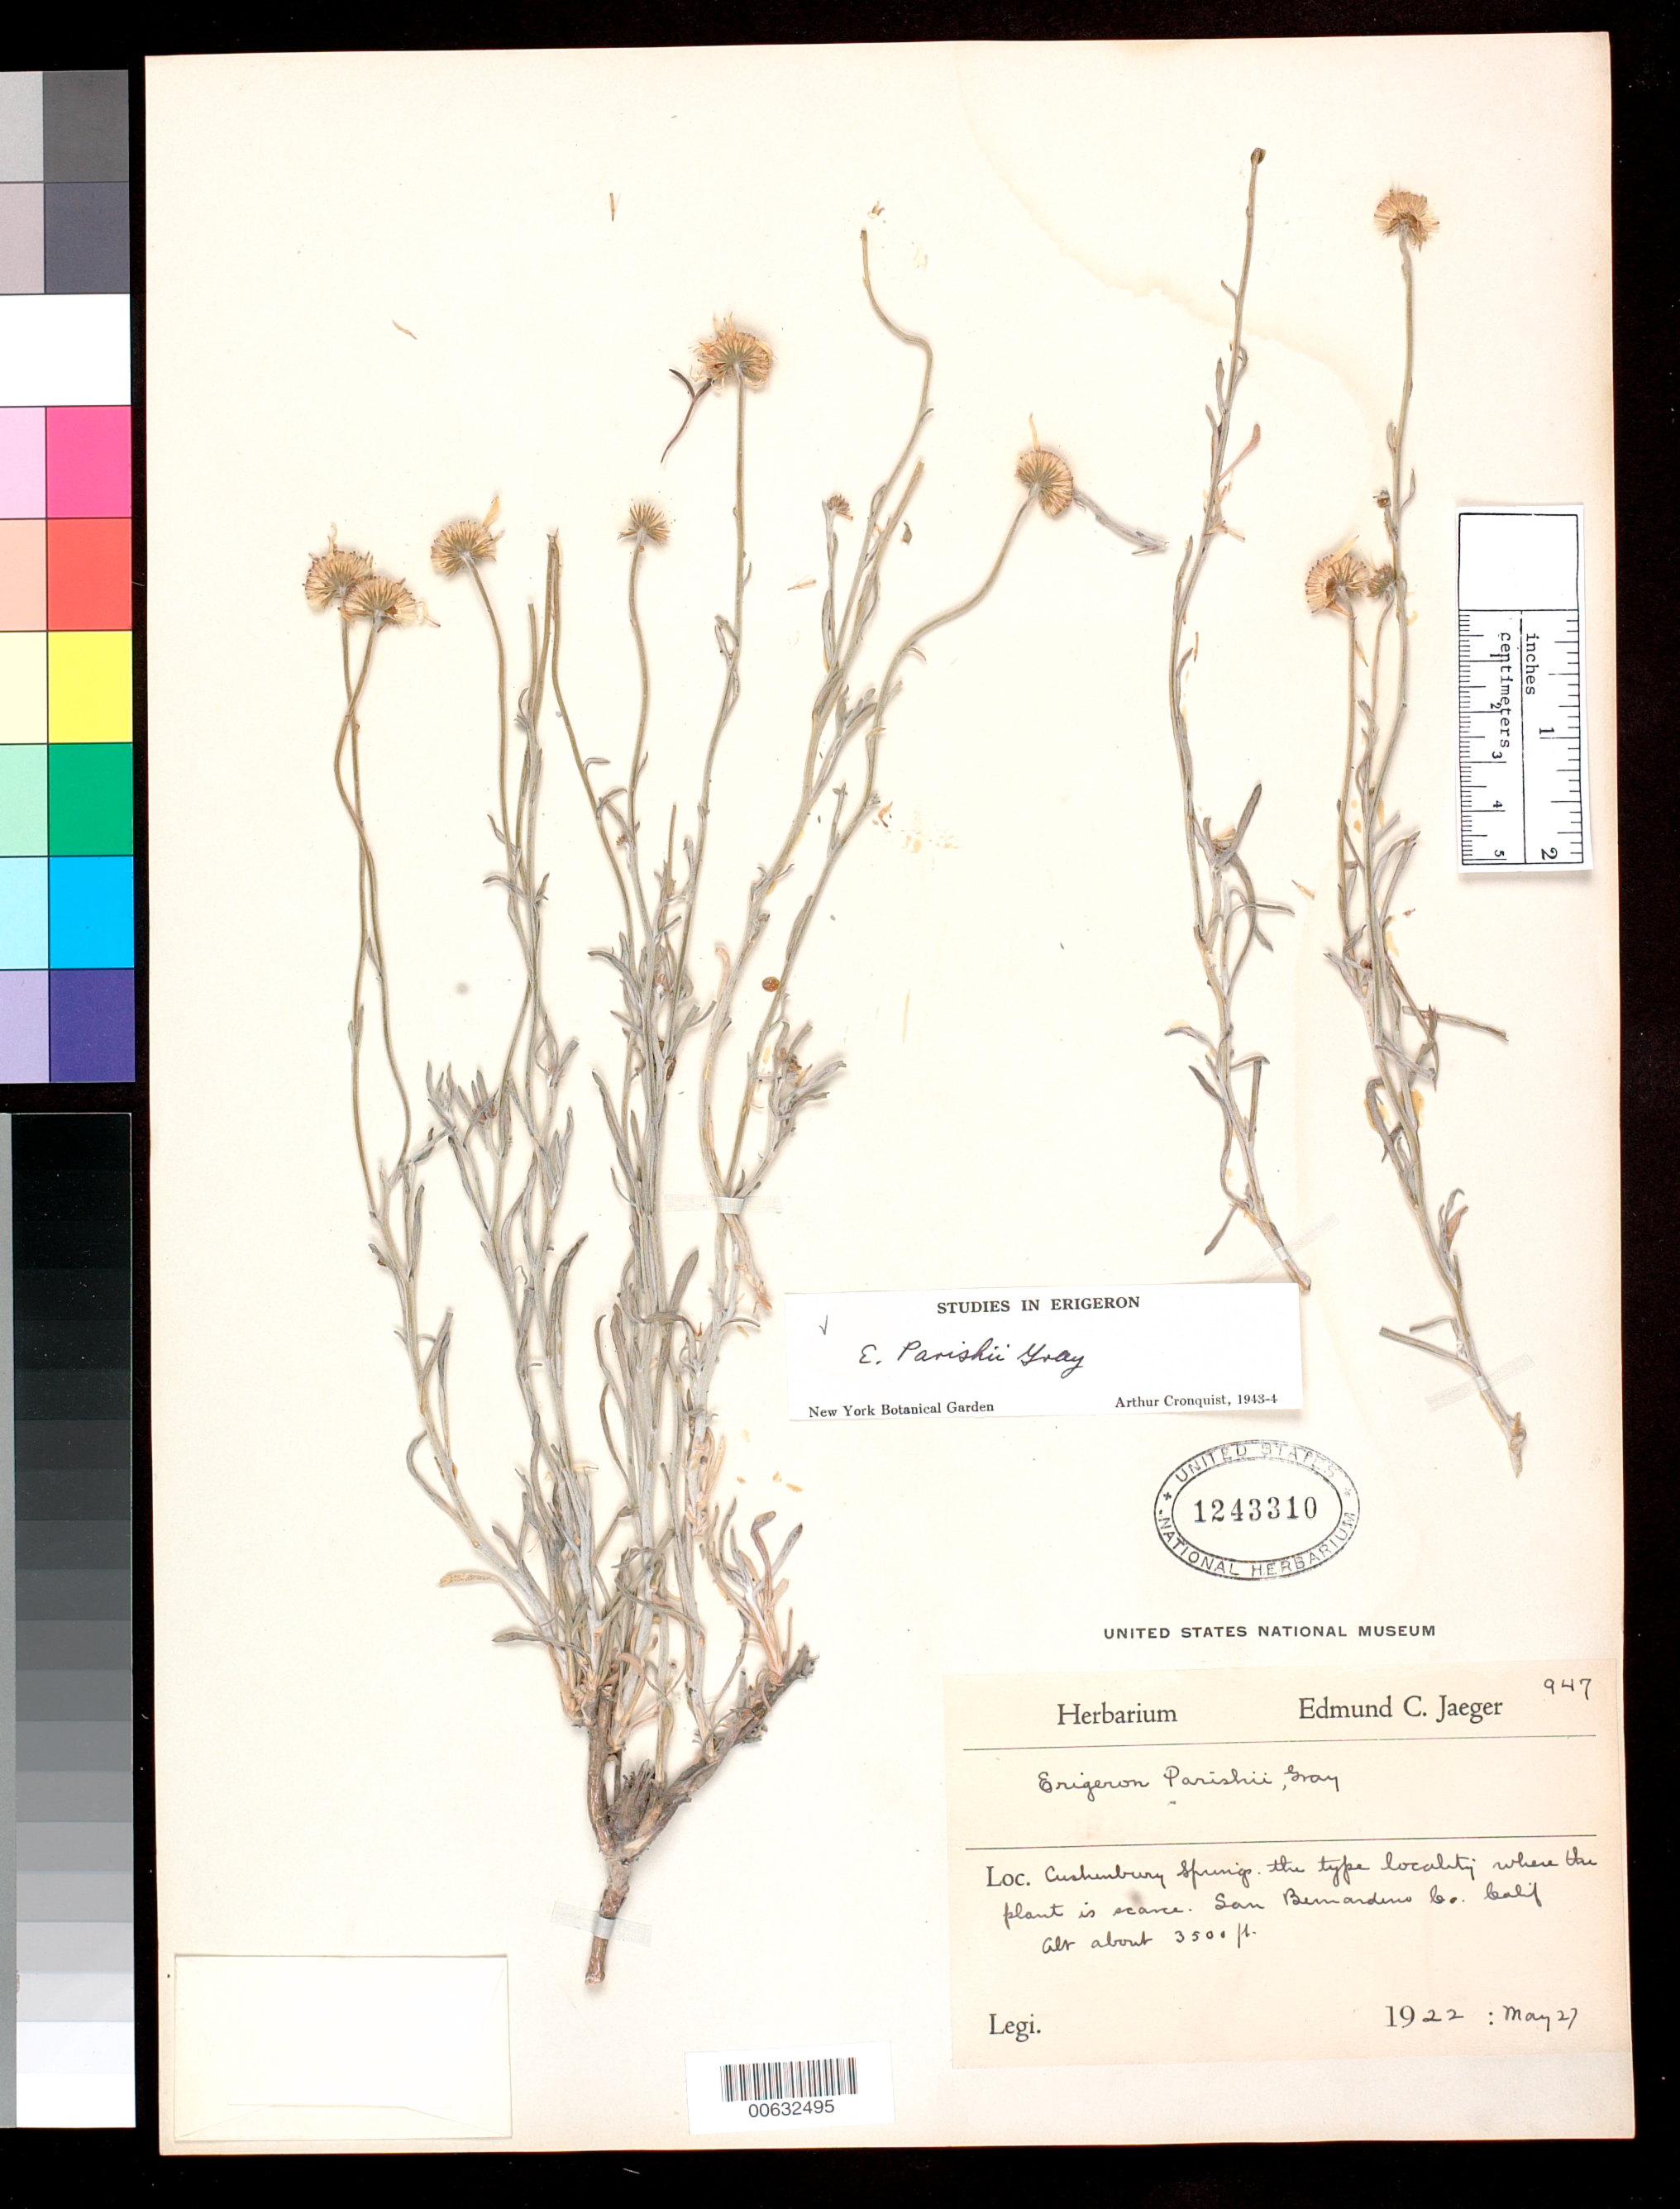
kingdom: Plantae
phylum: Tracheophyta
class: Magnoliopsida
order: Asterales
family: Asteraceae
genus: Erigeron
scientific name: Erigeron parishii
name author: A. Gray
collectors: E. Jaeger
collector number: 947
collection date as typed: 27 May 1922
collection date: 1922-05-27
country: United States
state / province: California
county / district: San Bernardino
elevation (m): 1067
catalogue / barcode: US 1243310